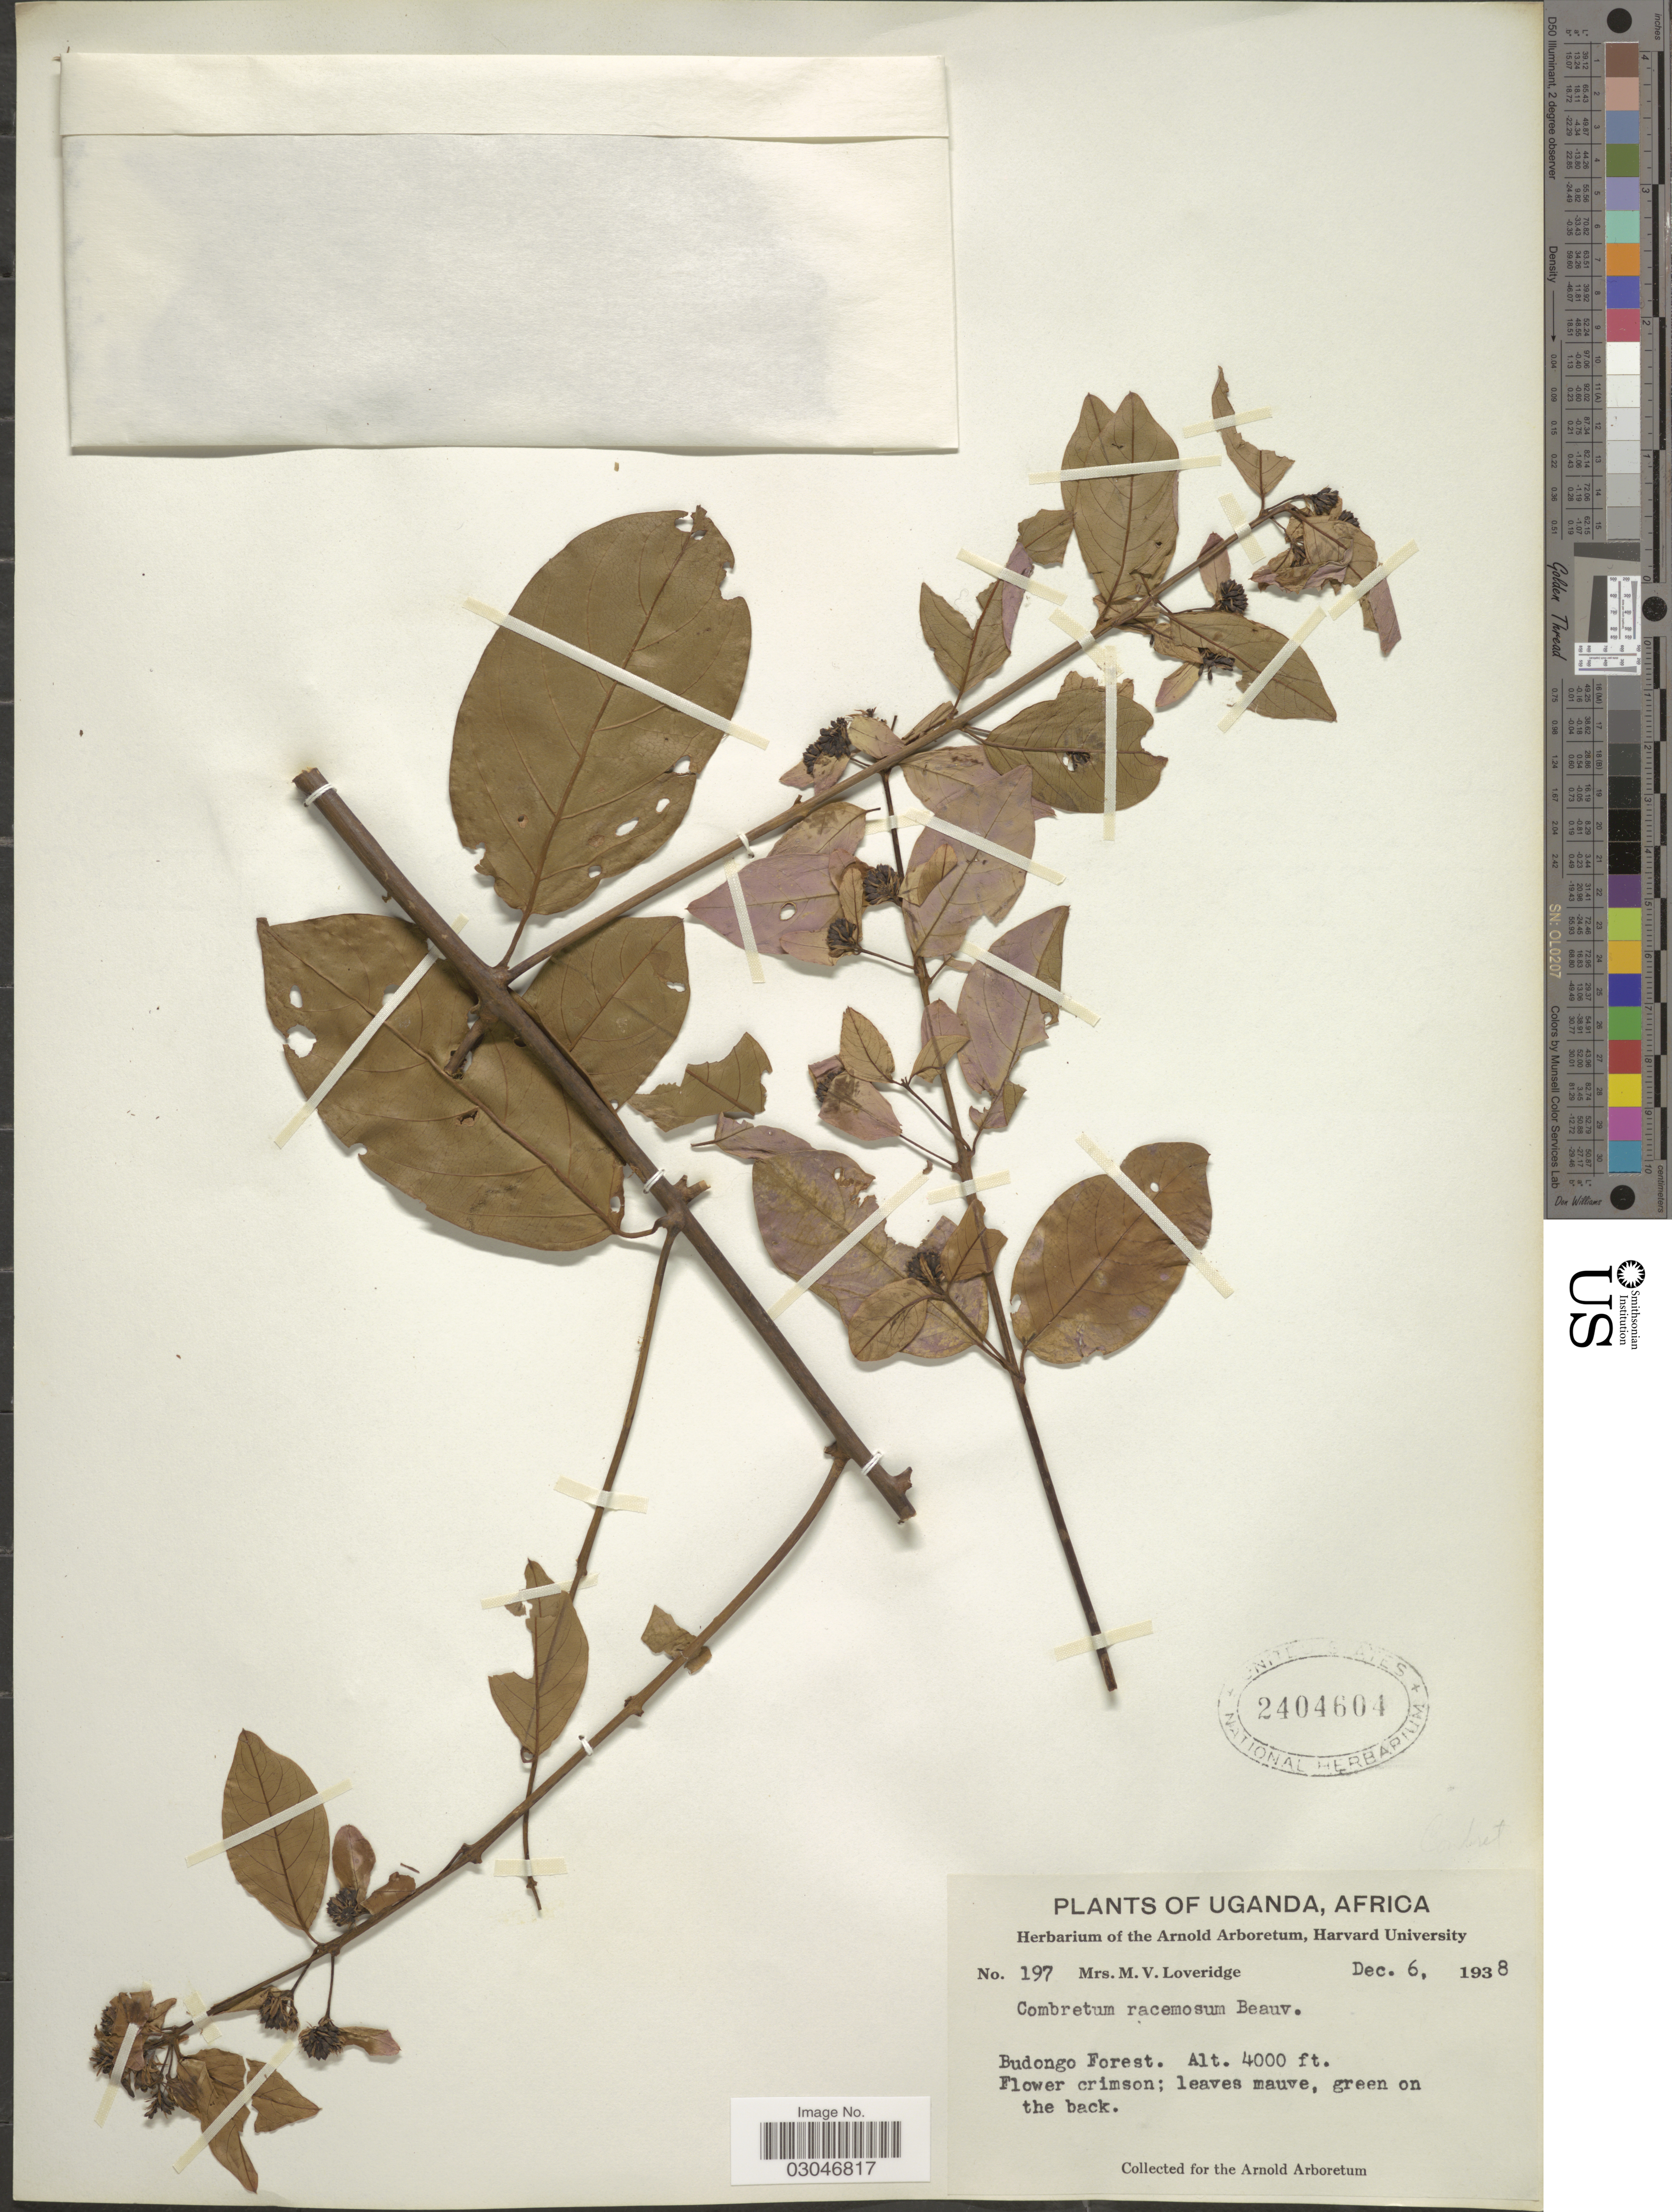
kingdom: Plantae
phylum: Tracheophyta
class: Magnoliopsida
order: Myrtales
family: Combretaceae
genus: Combretum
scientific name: Combretum racemosum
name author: P. Beauv.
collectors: M. Loveridge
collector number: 197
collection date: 1938-12-06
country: Uganda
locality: Budongo Forest.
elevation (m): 1219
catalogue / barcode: US 2404604